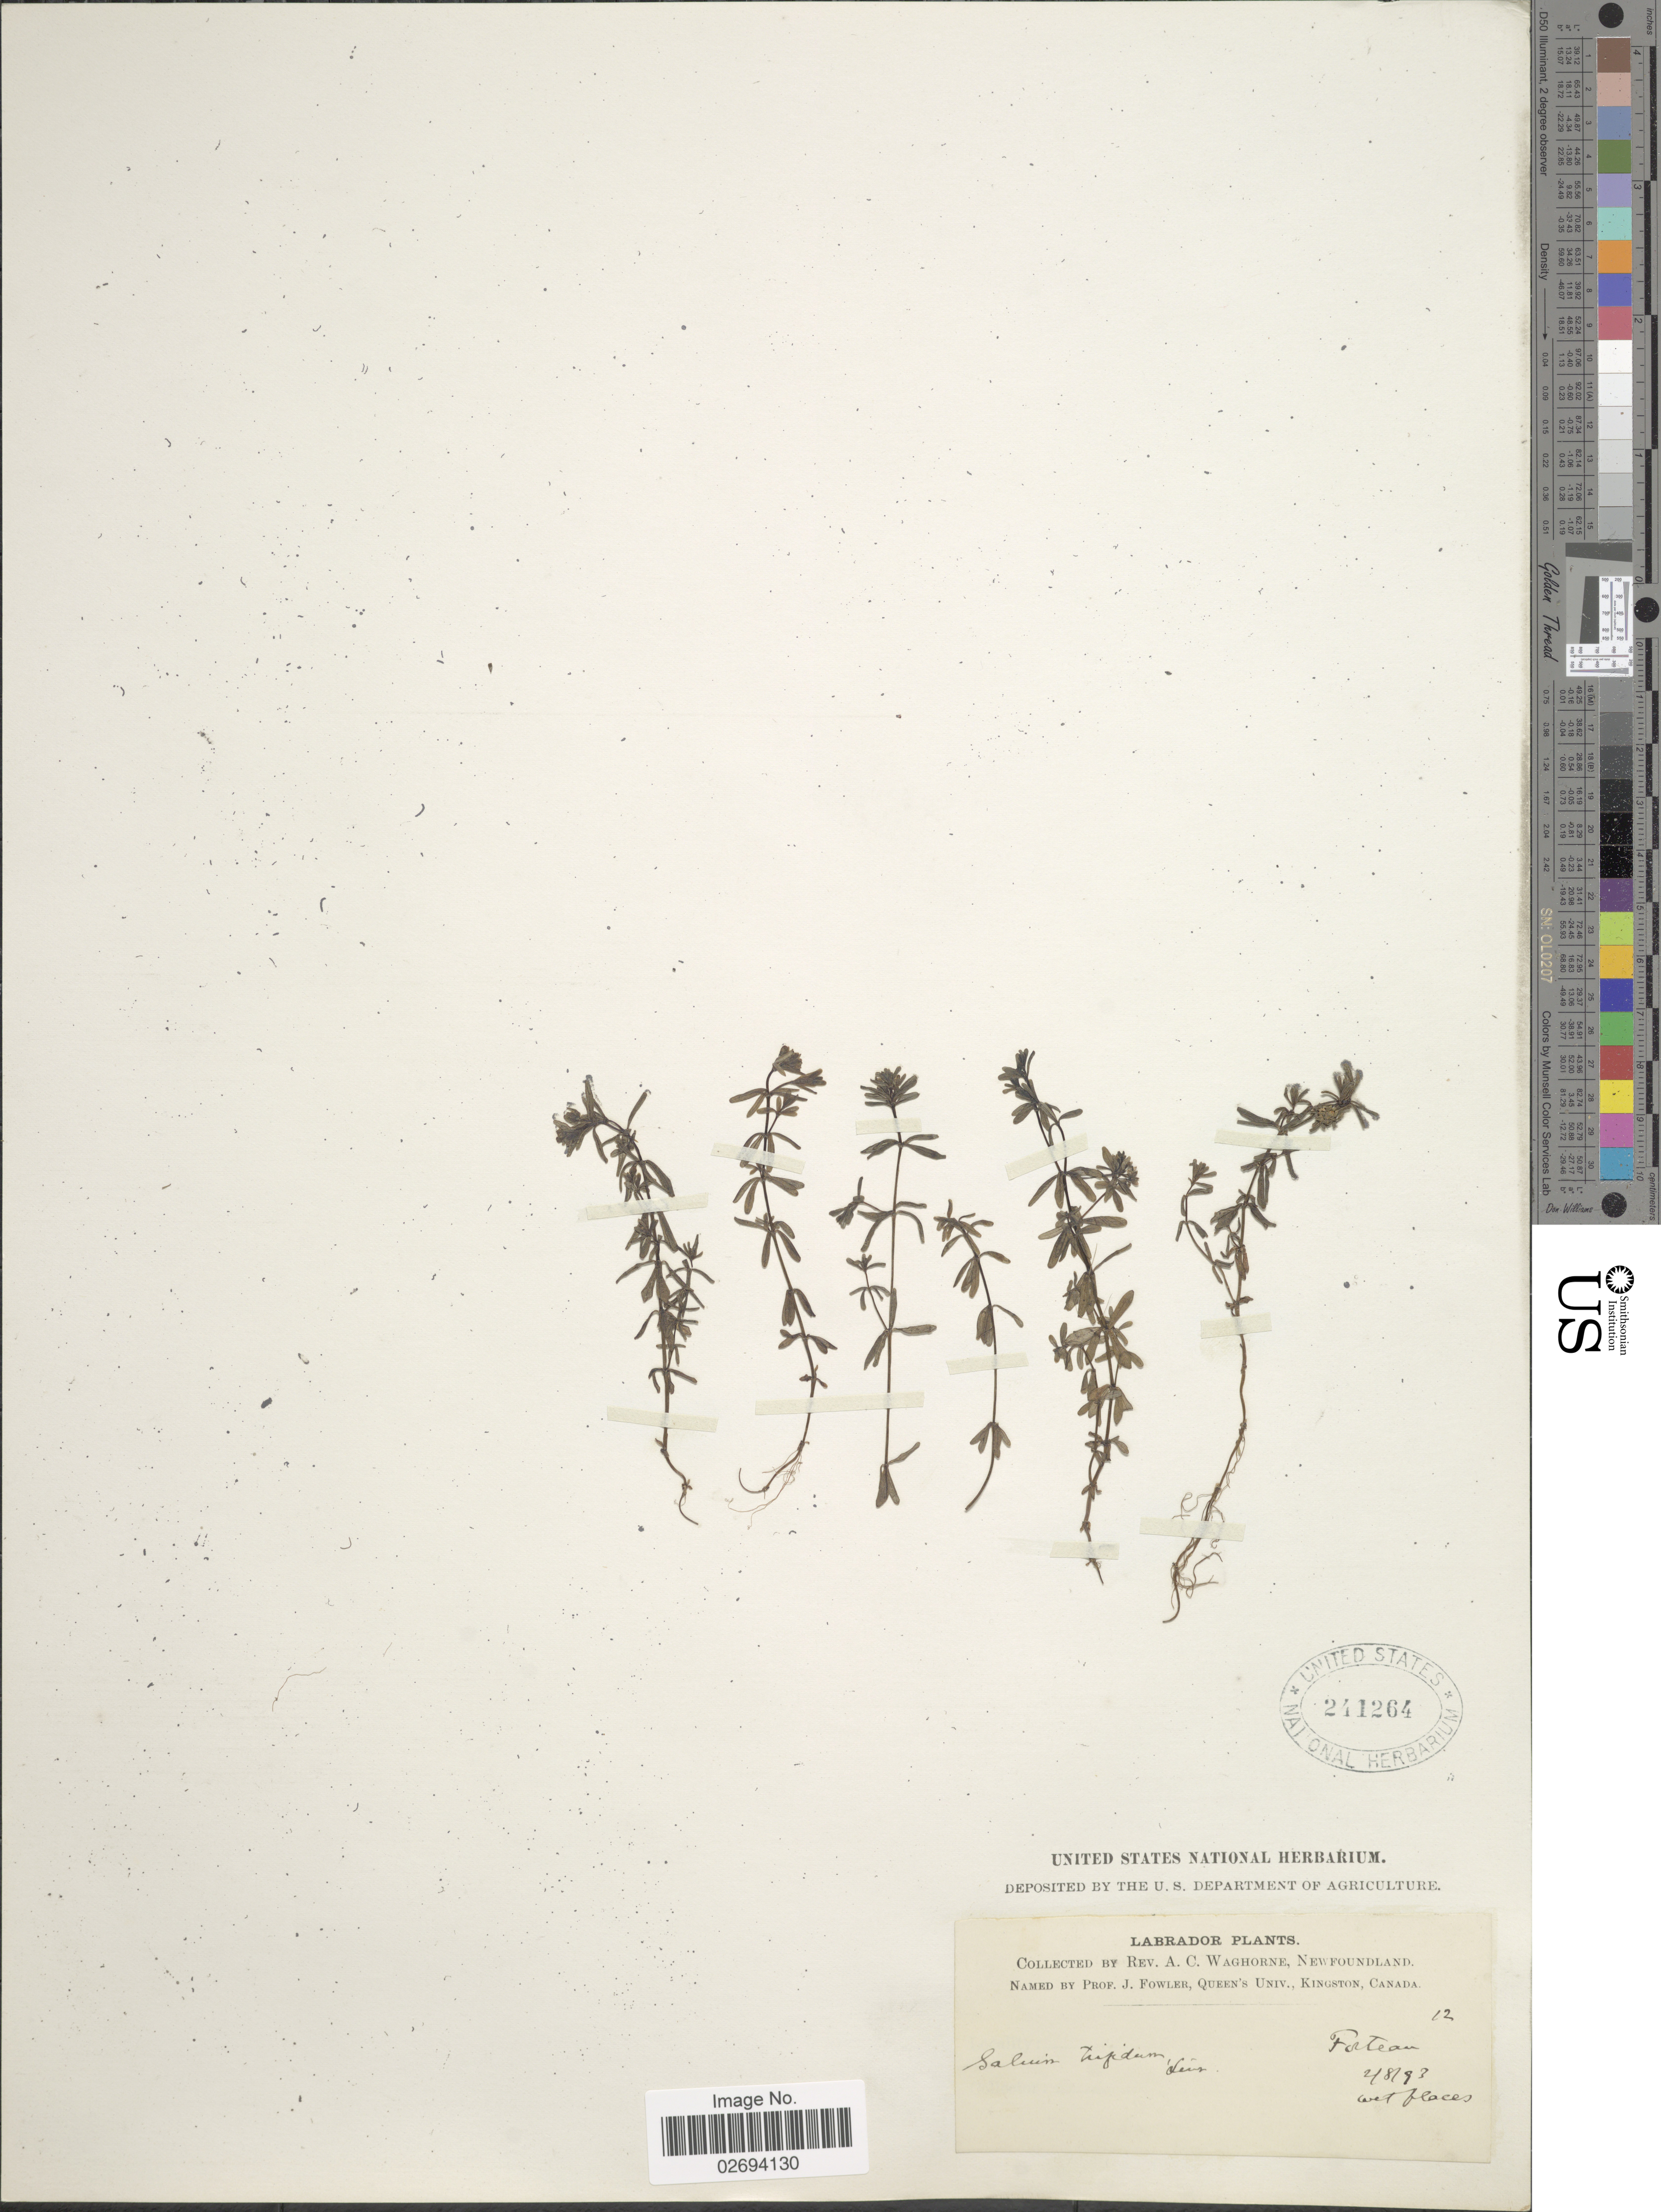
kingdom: Plantae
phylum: Tracheophyta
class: Magnoliopsida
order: Gentianales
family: Rubiaceae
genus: Galium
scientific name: Galium trifidum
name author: L.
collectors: A. Waghorne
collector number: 12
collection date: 1893-08-02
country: Canada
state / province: Newfoundland and Labrador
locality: Labrador, Forteau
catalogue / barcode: US 241264